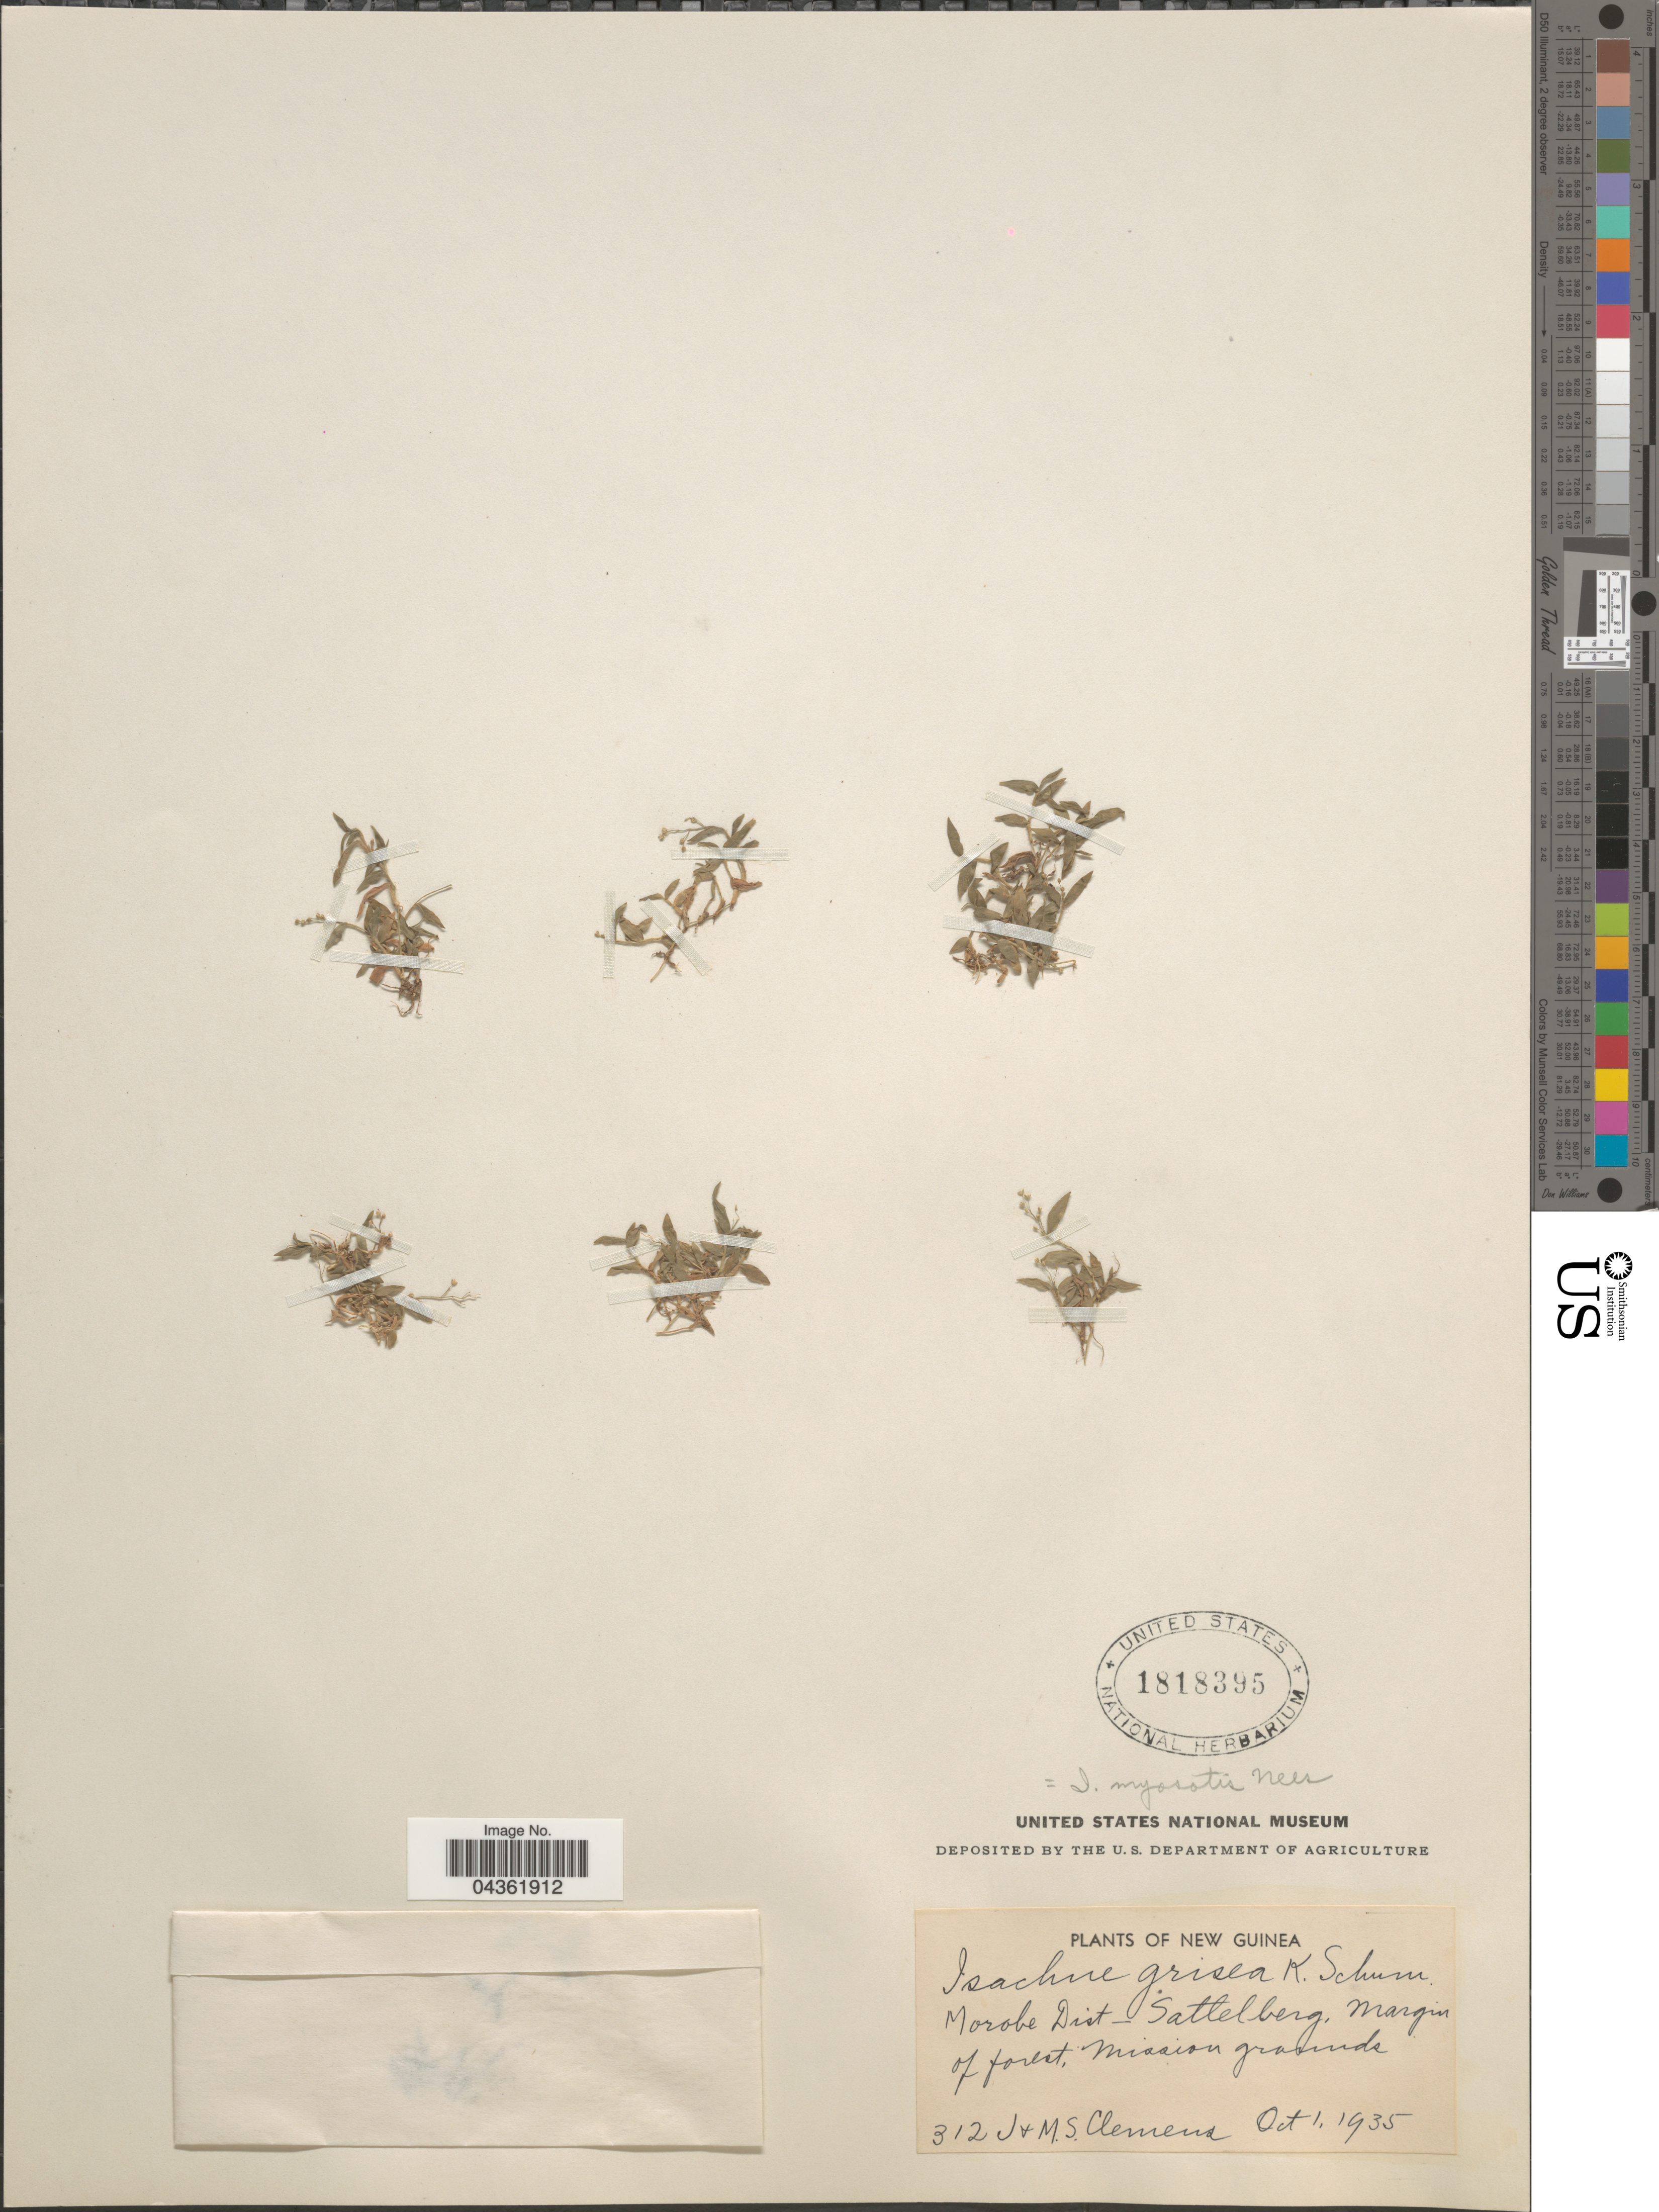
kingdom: Plantae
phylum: Tracheophyta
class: Liliopsida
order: Poales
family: Poaceae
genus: Isachne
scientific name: Isachne myosotis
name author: Nees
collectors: J. Clemens & M. S. Clemens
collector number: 312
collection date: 1935-10-01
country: Papua New Guinea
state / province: Morobe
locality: New Guinea. Morobe Dist-Sattelberg, margin of forest, Mission grounds.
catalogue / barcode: US 1818395